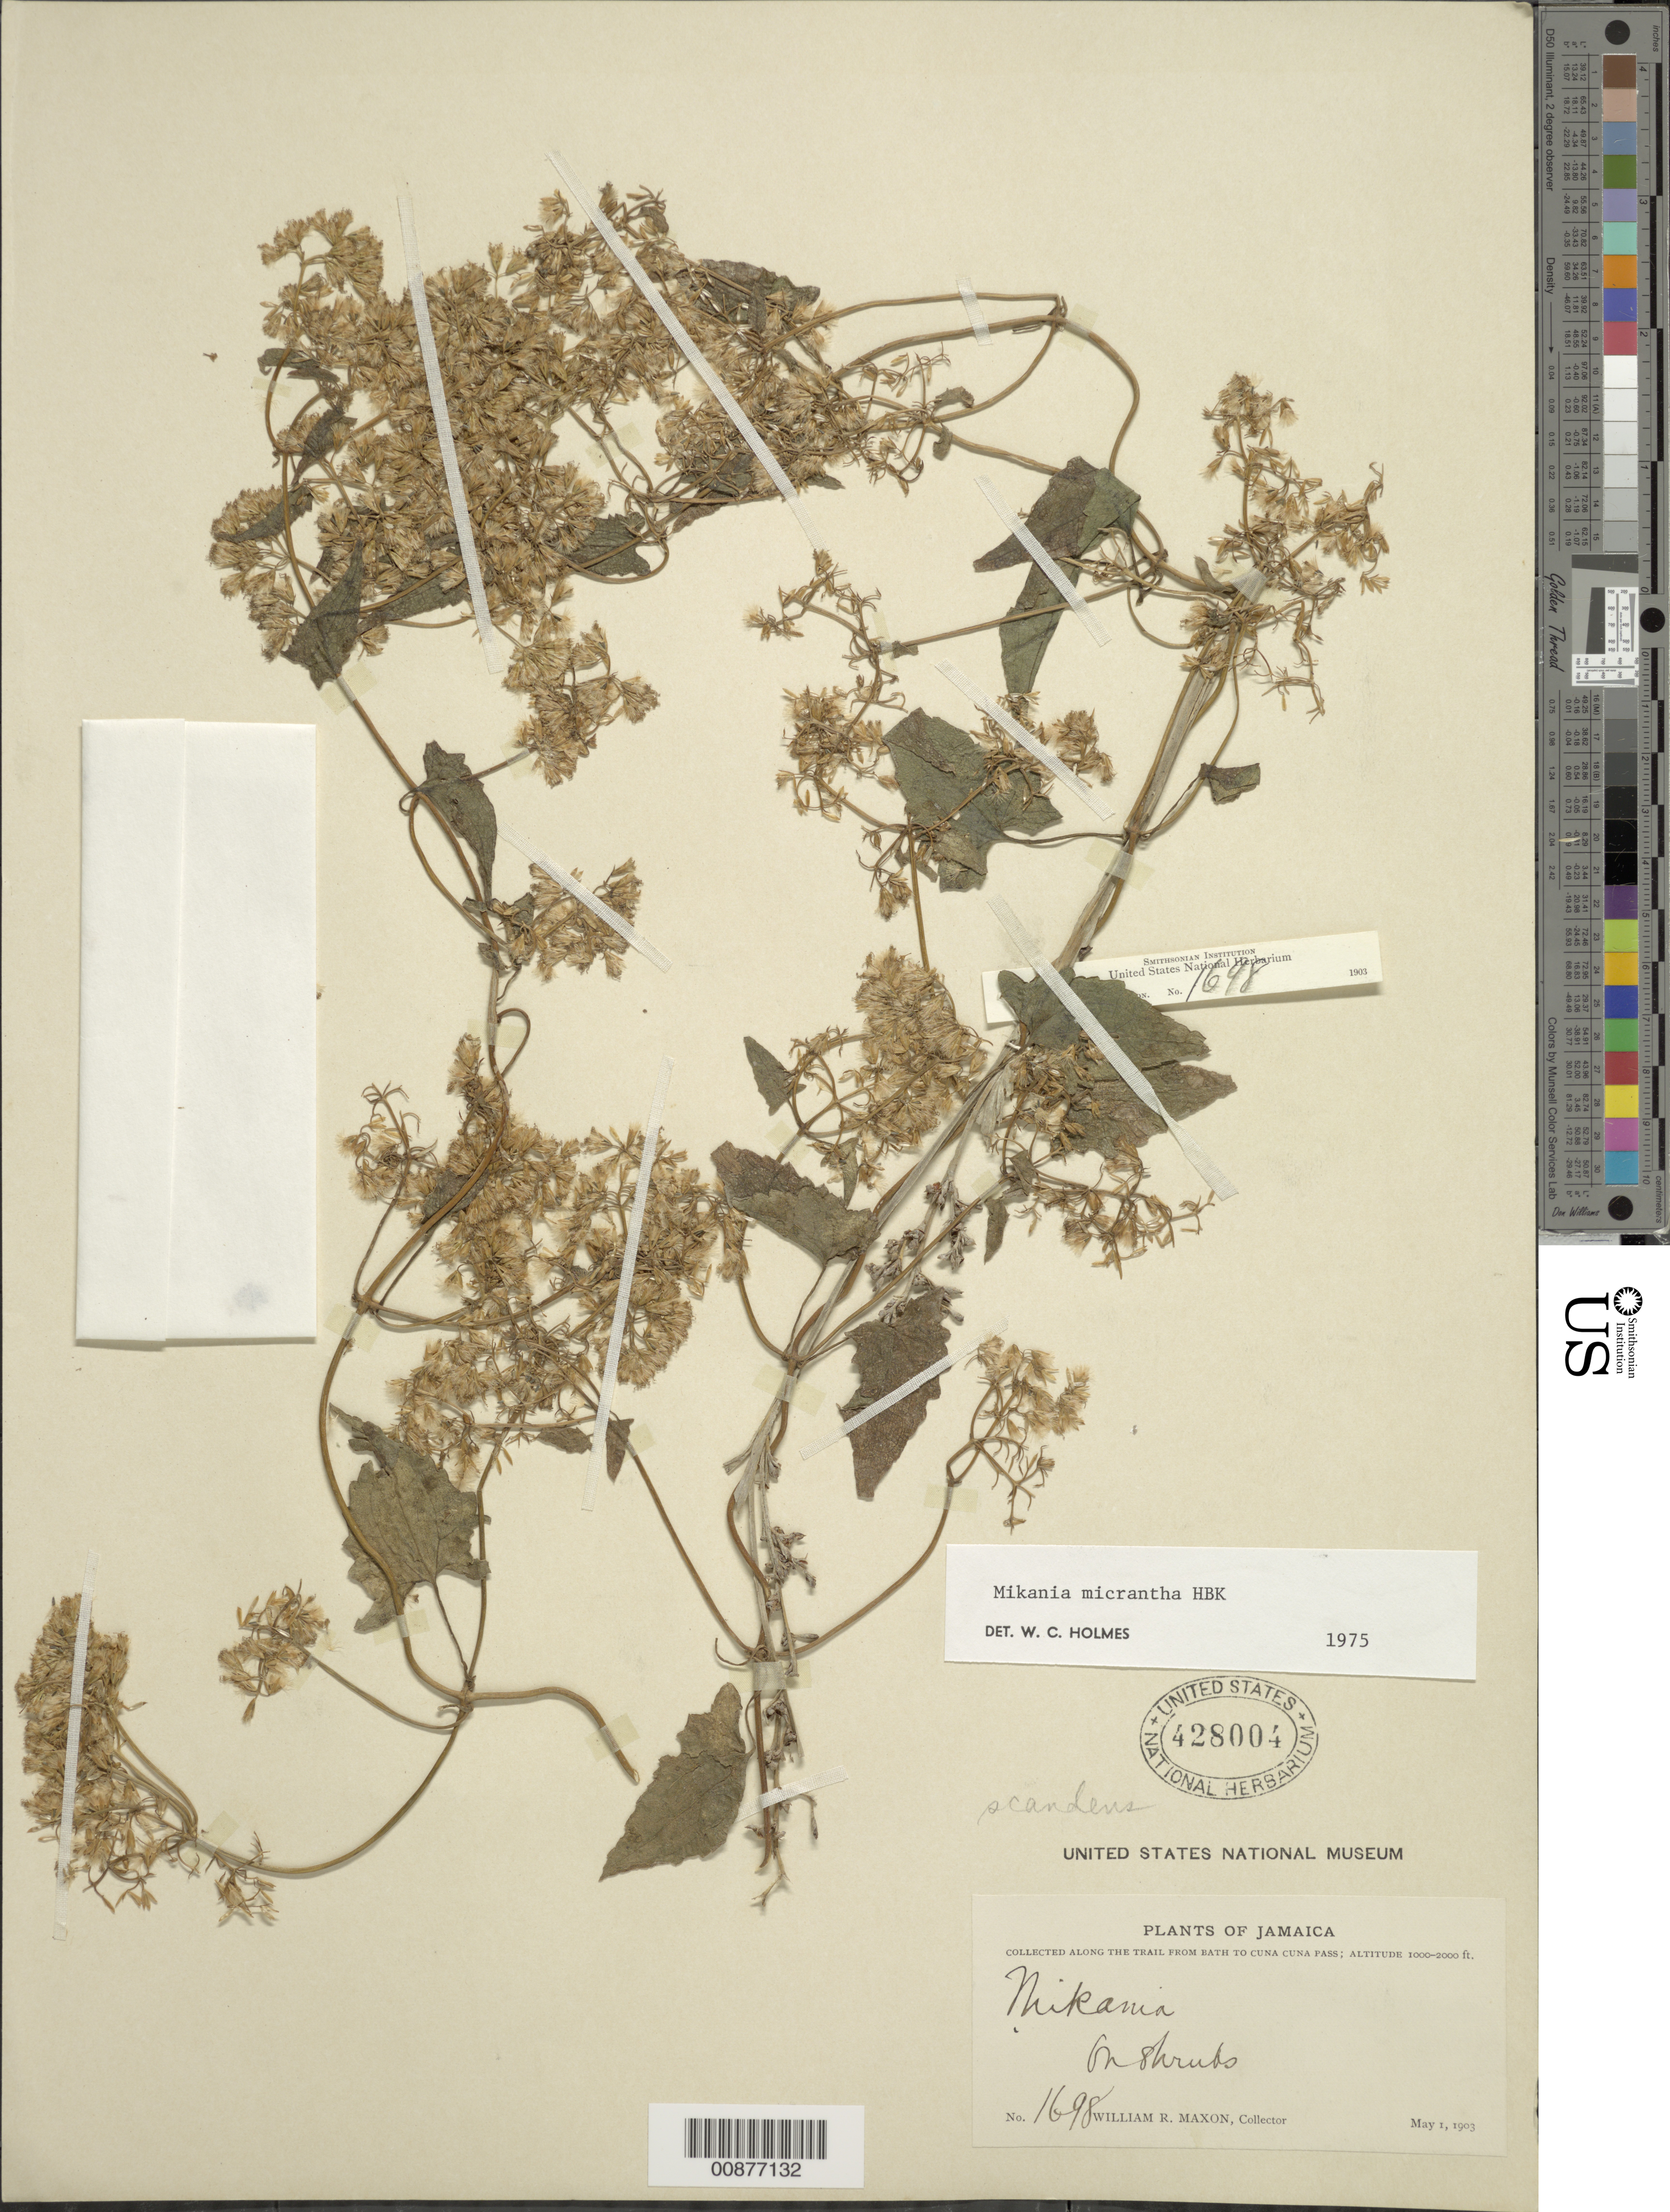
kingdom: Plantae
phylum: Tracheophyta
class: Magnoliopsida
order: Asterales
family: Asteraceae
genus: Mikania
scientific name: Mikania micrantha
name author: Kunth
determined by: Holmes, Walter C., (BAYLU), Baylor University (UNITED STATES)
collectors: W. R. Maxon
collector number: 1698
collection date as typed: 01 May 1903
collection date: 1903-05-01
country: Jamaica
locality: Trail from Bath to Cuna Cuna Pass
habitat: On shrubs, along trail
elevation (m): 305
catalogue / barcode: US 42804